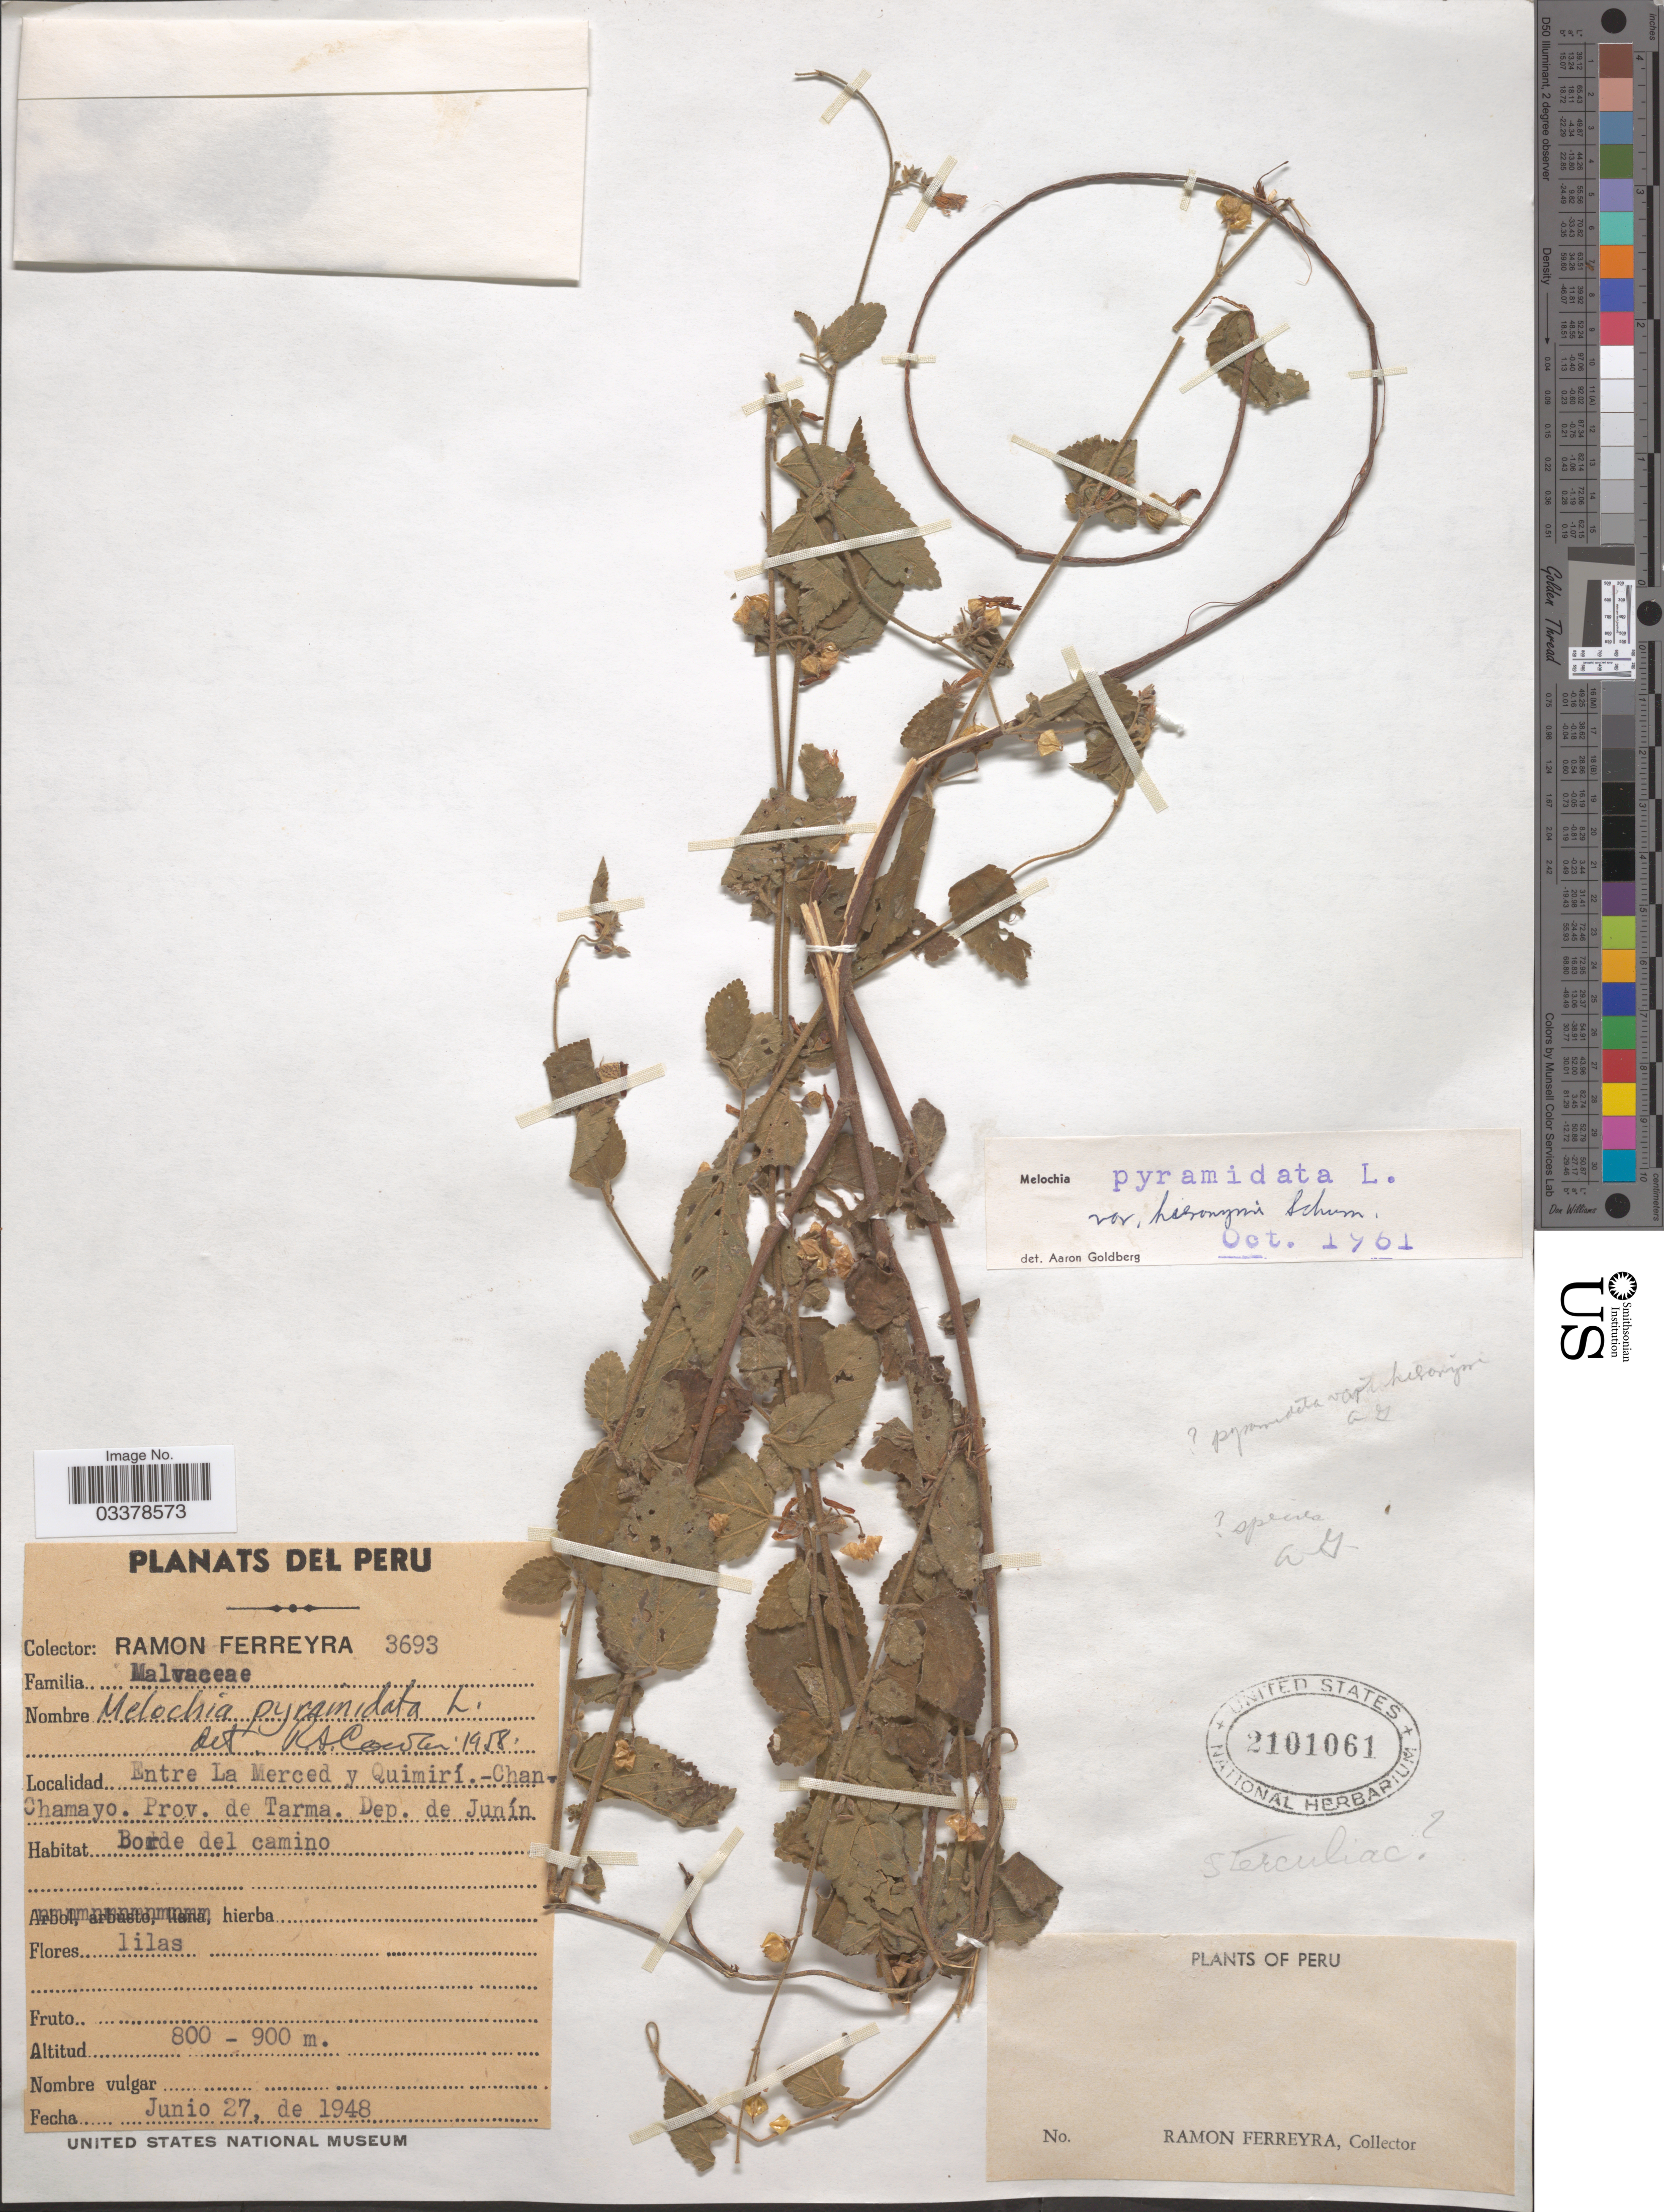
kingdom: Plantae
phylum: Tracheophyta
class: Magnoliopsida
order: Malvales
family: Malvaceae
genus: Melochia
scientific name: Melochia pyramidata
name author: L.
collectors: R. A. Ferreyra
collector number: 3693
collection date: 1948-06-27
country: Peru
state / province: Junín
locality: Entre La Merced y Quimirí.- Chan-Chamayo. Prov. de Tarma. Borde del camino.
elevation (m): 800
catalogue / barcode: US 2101061